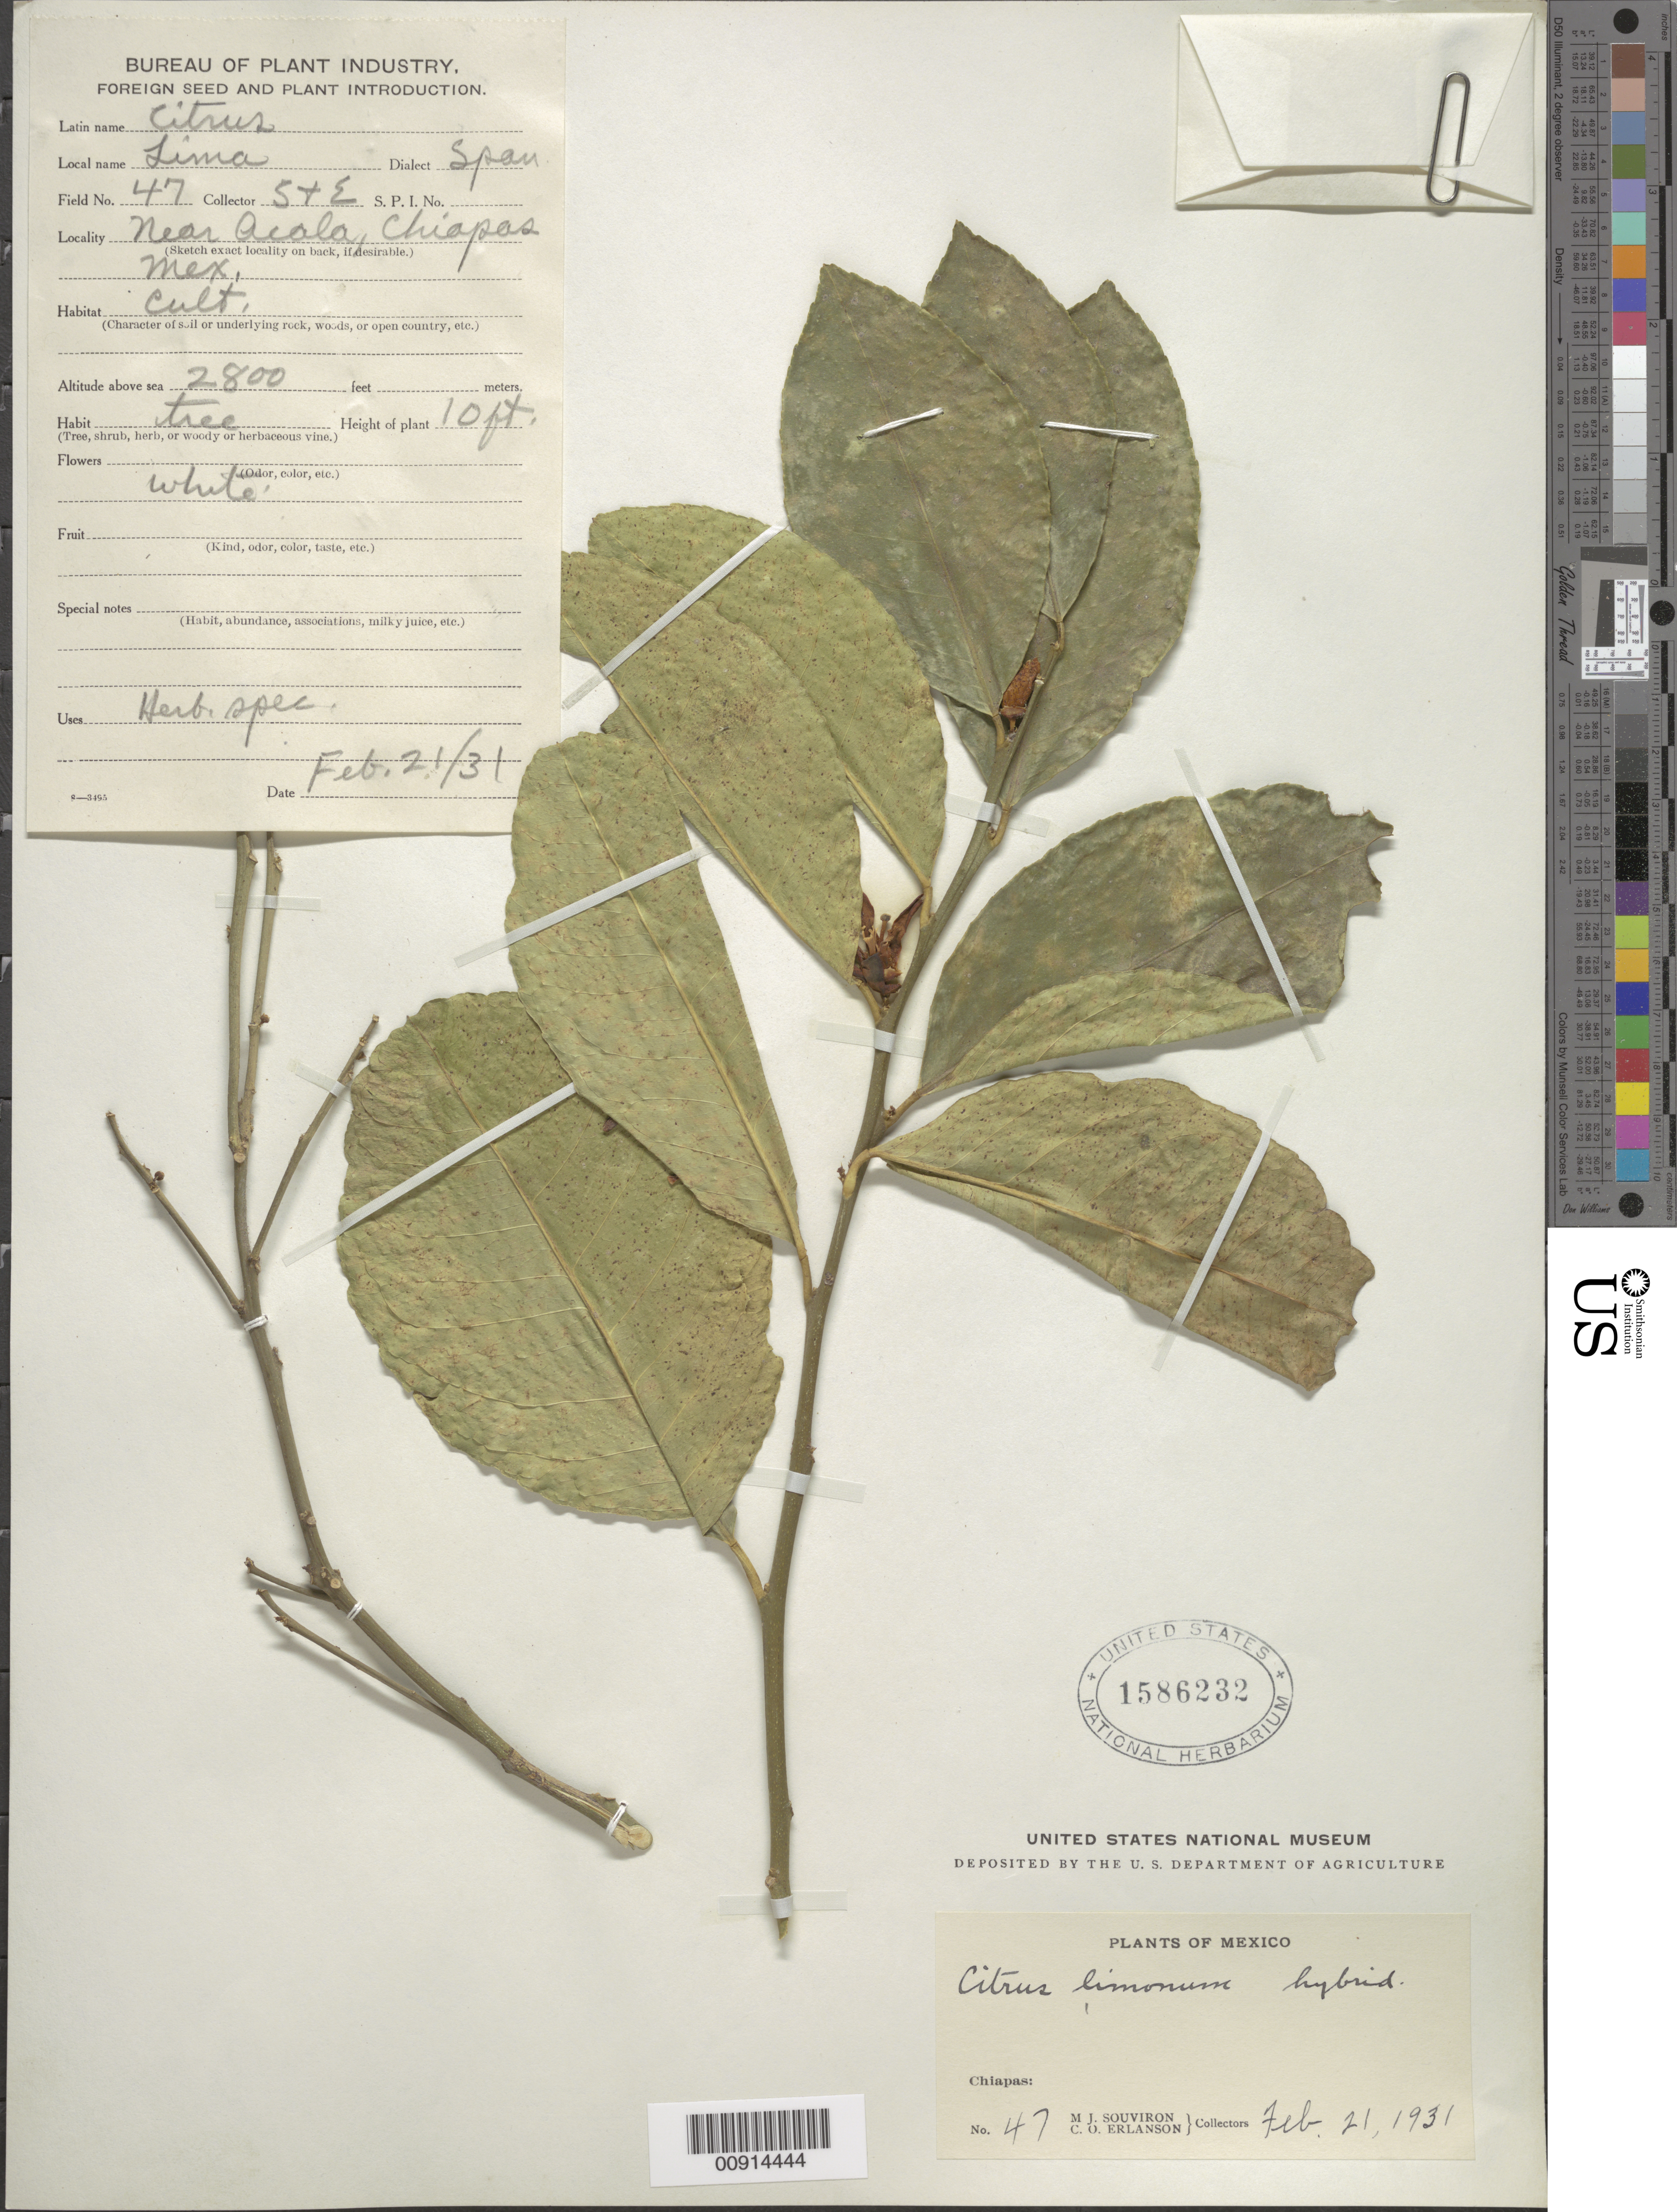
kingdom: Plantae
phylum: Tracheophyta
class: Magnoliopsida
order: Sapindales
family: Rutaceae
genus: Citrus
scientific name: Citrus limonum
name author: (L.) Risso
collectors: M. J. Souviron & C. O. Erlanson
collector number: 47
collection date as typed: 21 Feb 1931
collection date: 1931-02-21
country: Mexico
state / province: Chiapas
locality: Near Acala, Chiapas.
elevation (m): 853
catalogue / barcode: US 1586232